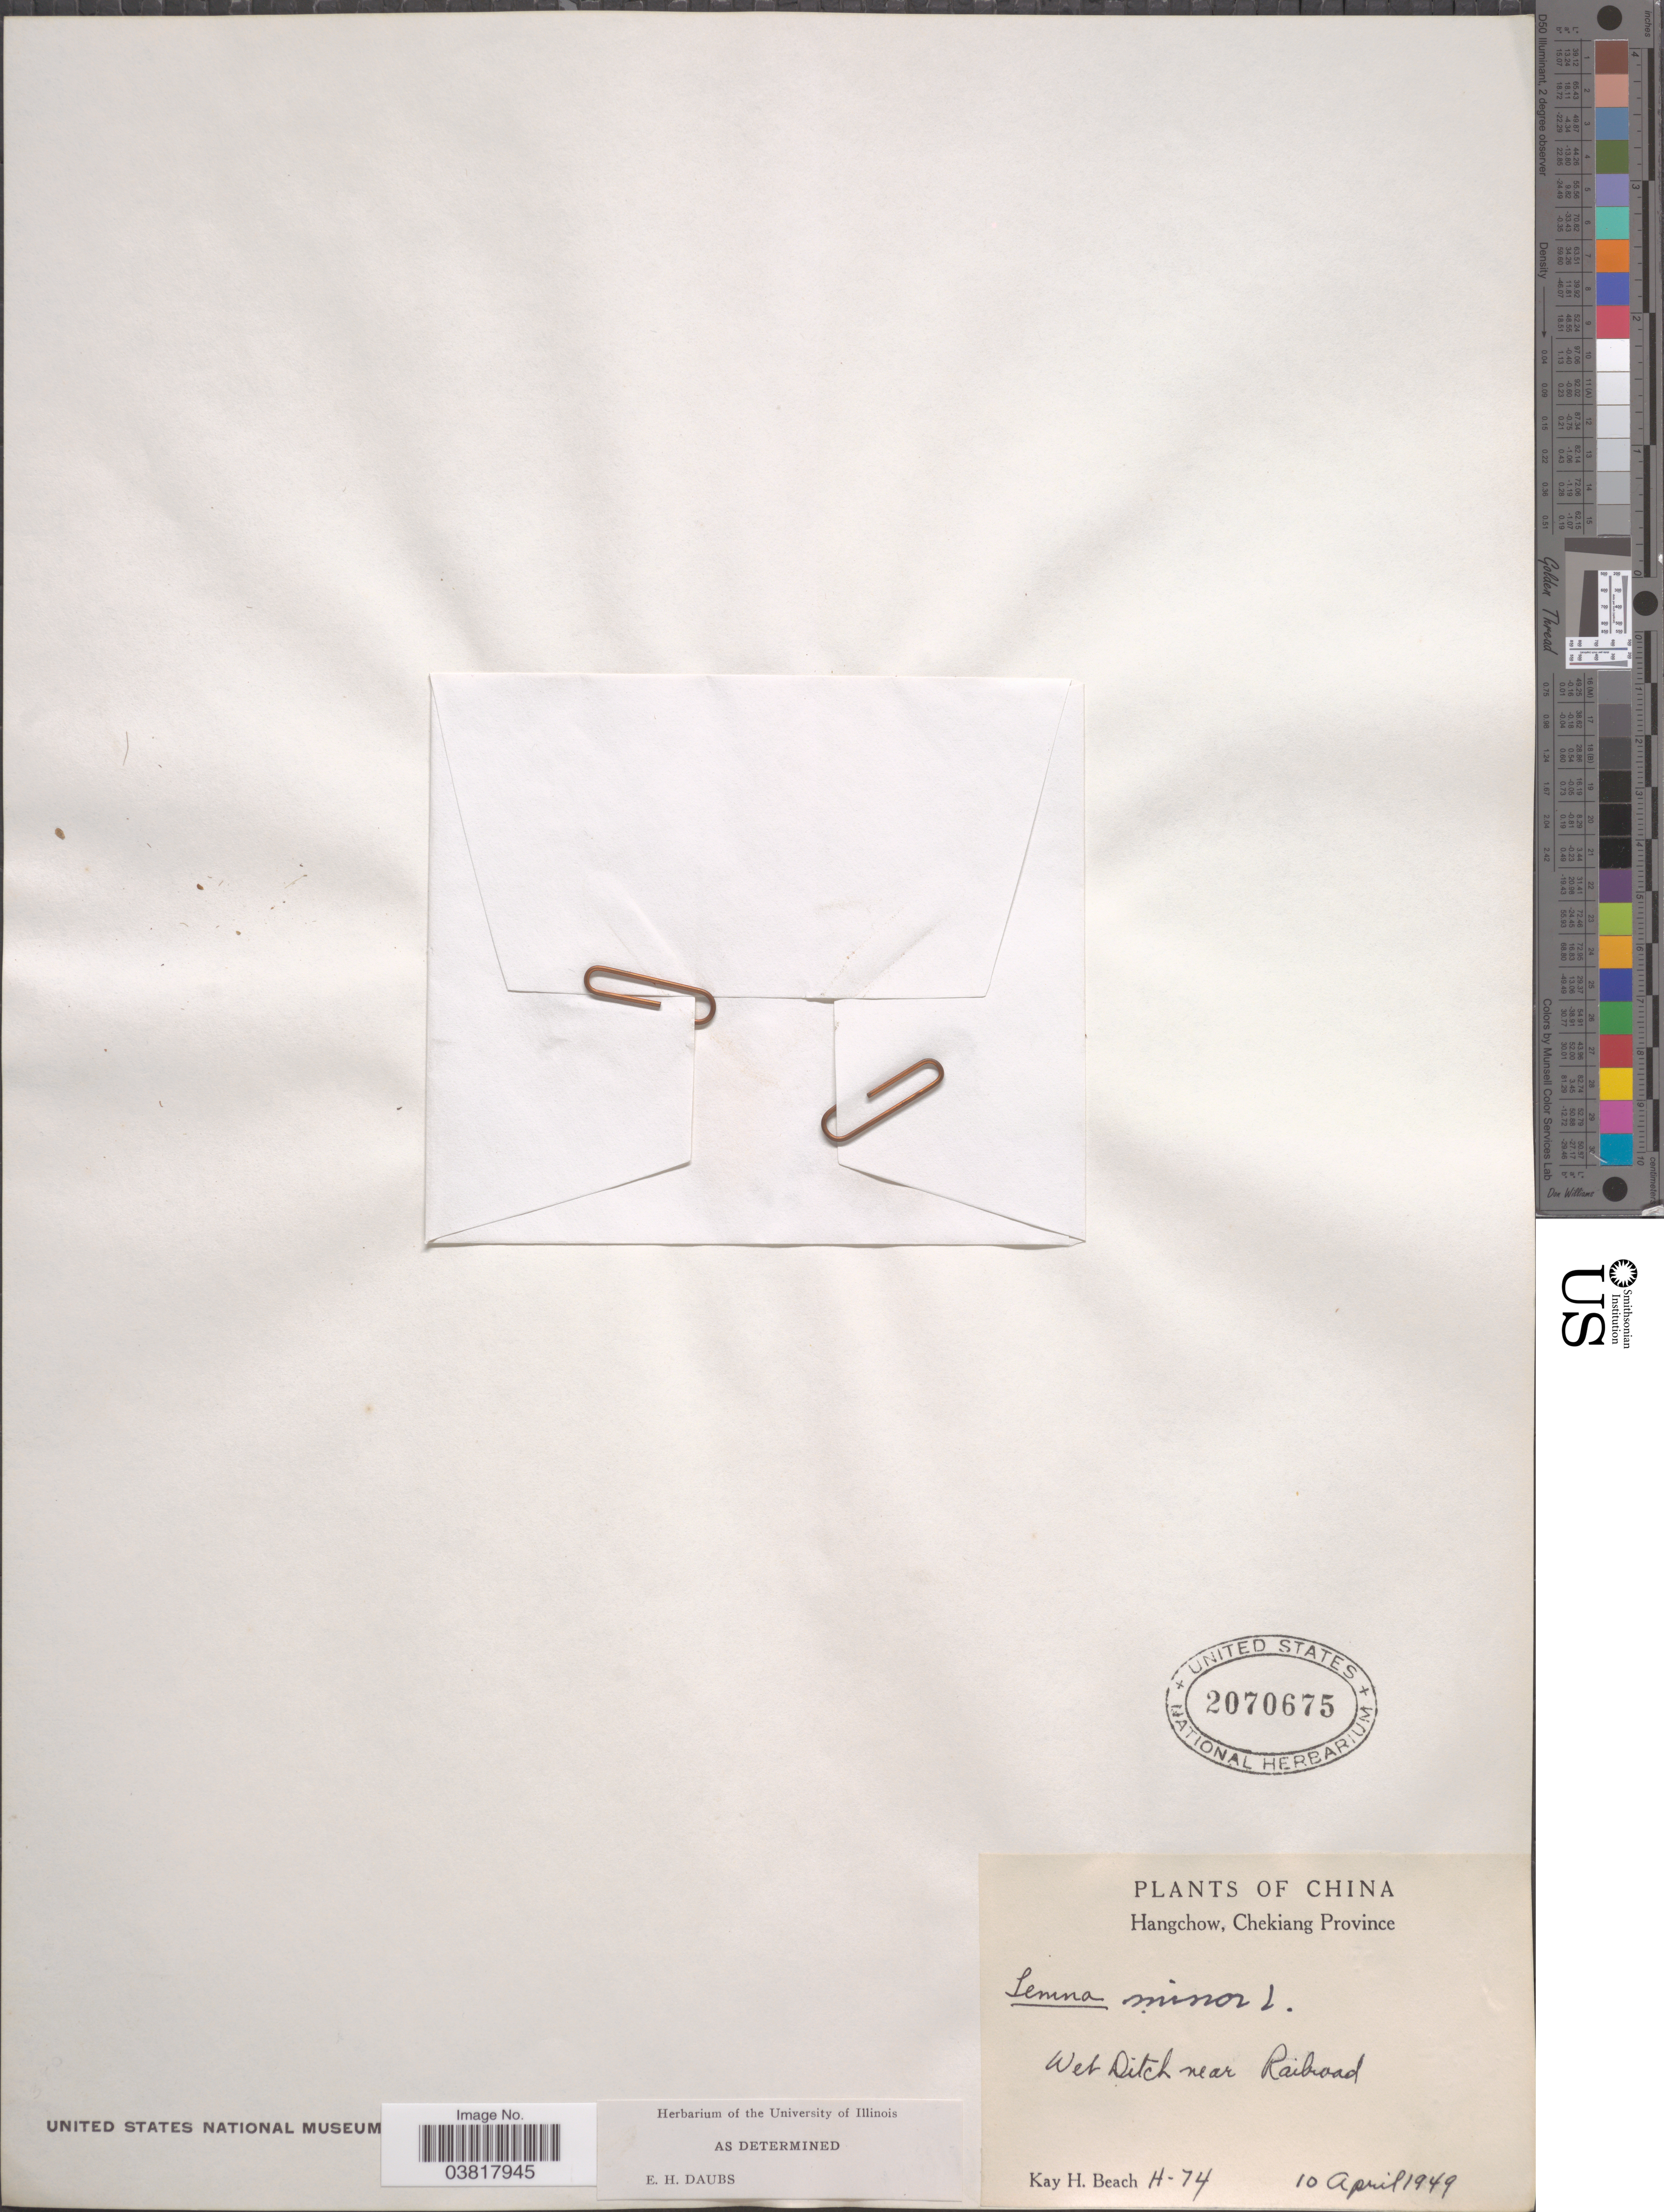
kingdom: Plantae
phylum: Tracheophyta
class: Liliopsida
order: Alismatales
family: Araceae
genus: Lemna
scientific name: Lemna minor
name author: L.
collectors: K. H. Beach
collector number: H-74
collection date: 1949-04-10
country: China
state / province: Zhejiang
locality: Hangchow, Chekiang Province. Wet Ditch near Railroad.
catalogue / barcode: US 2070675